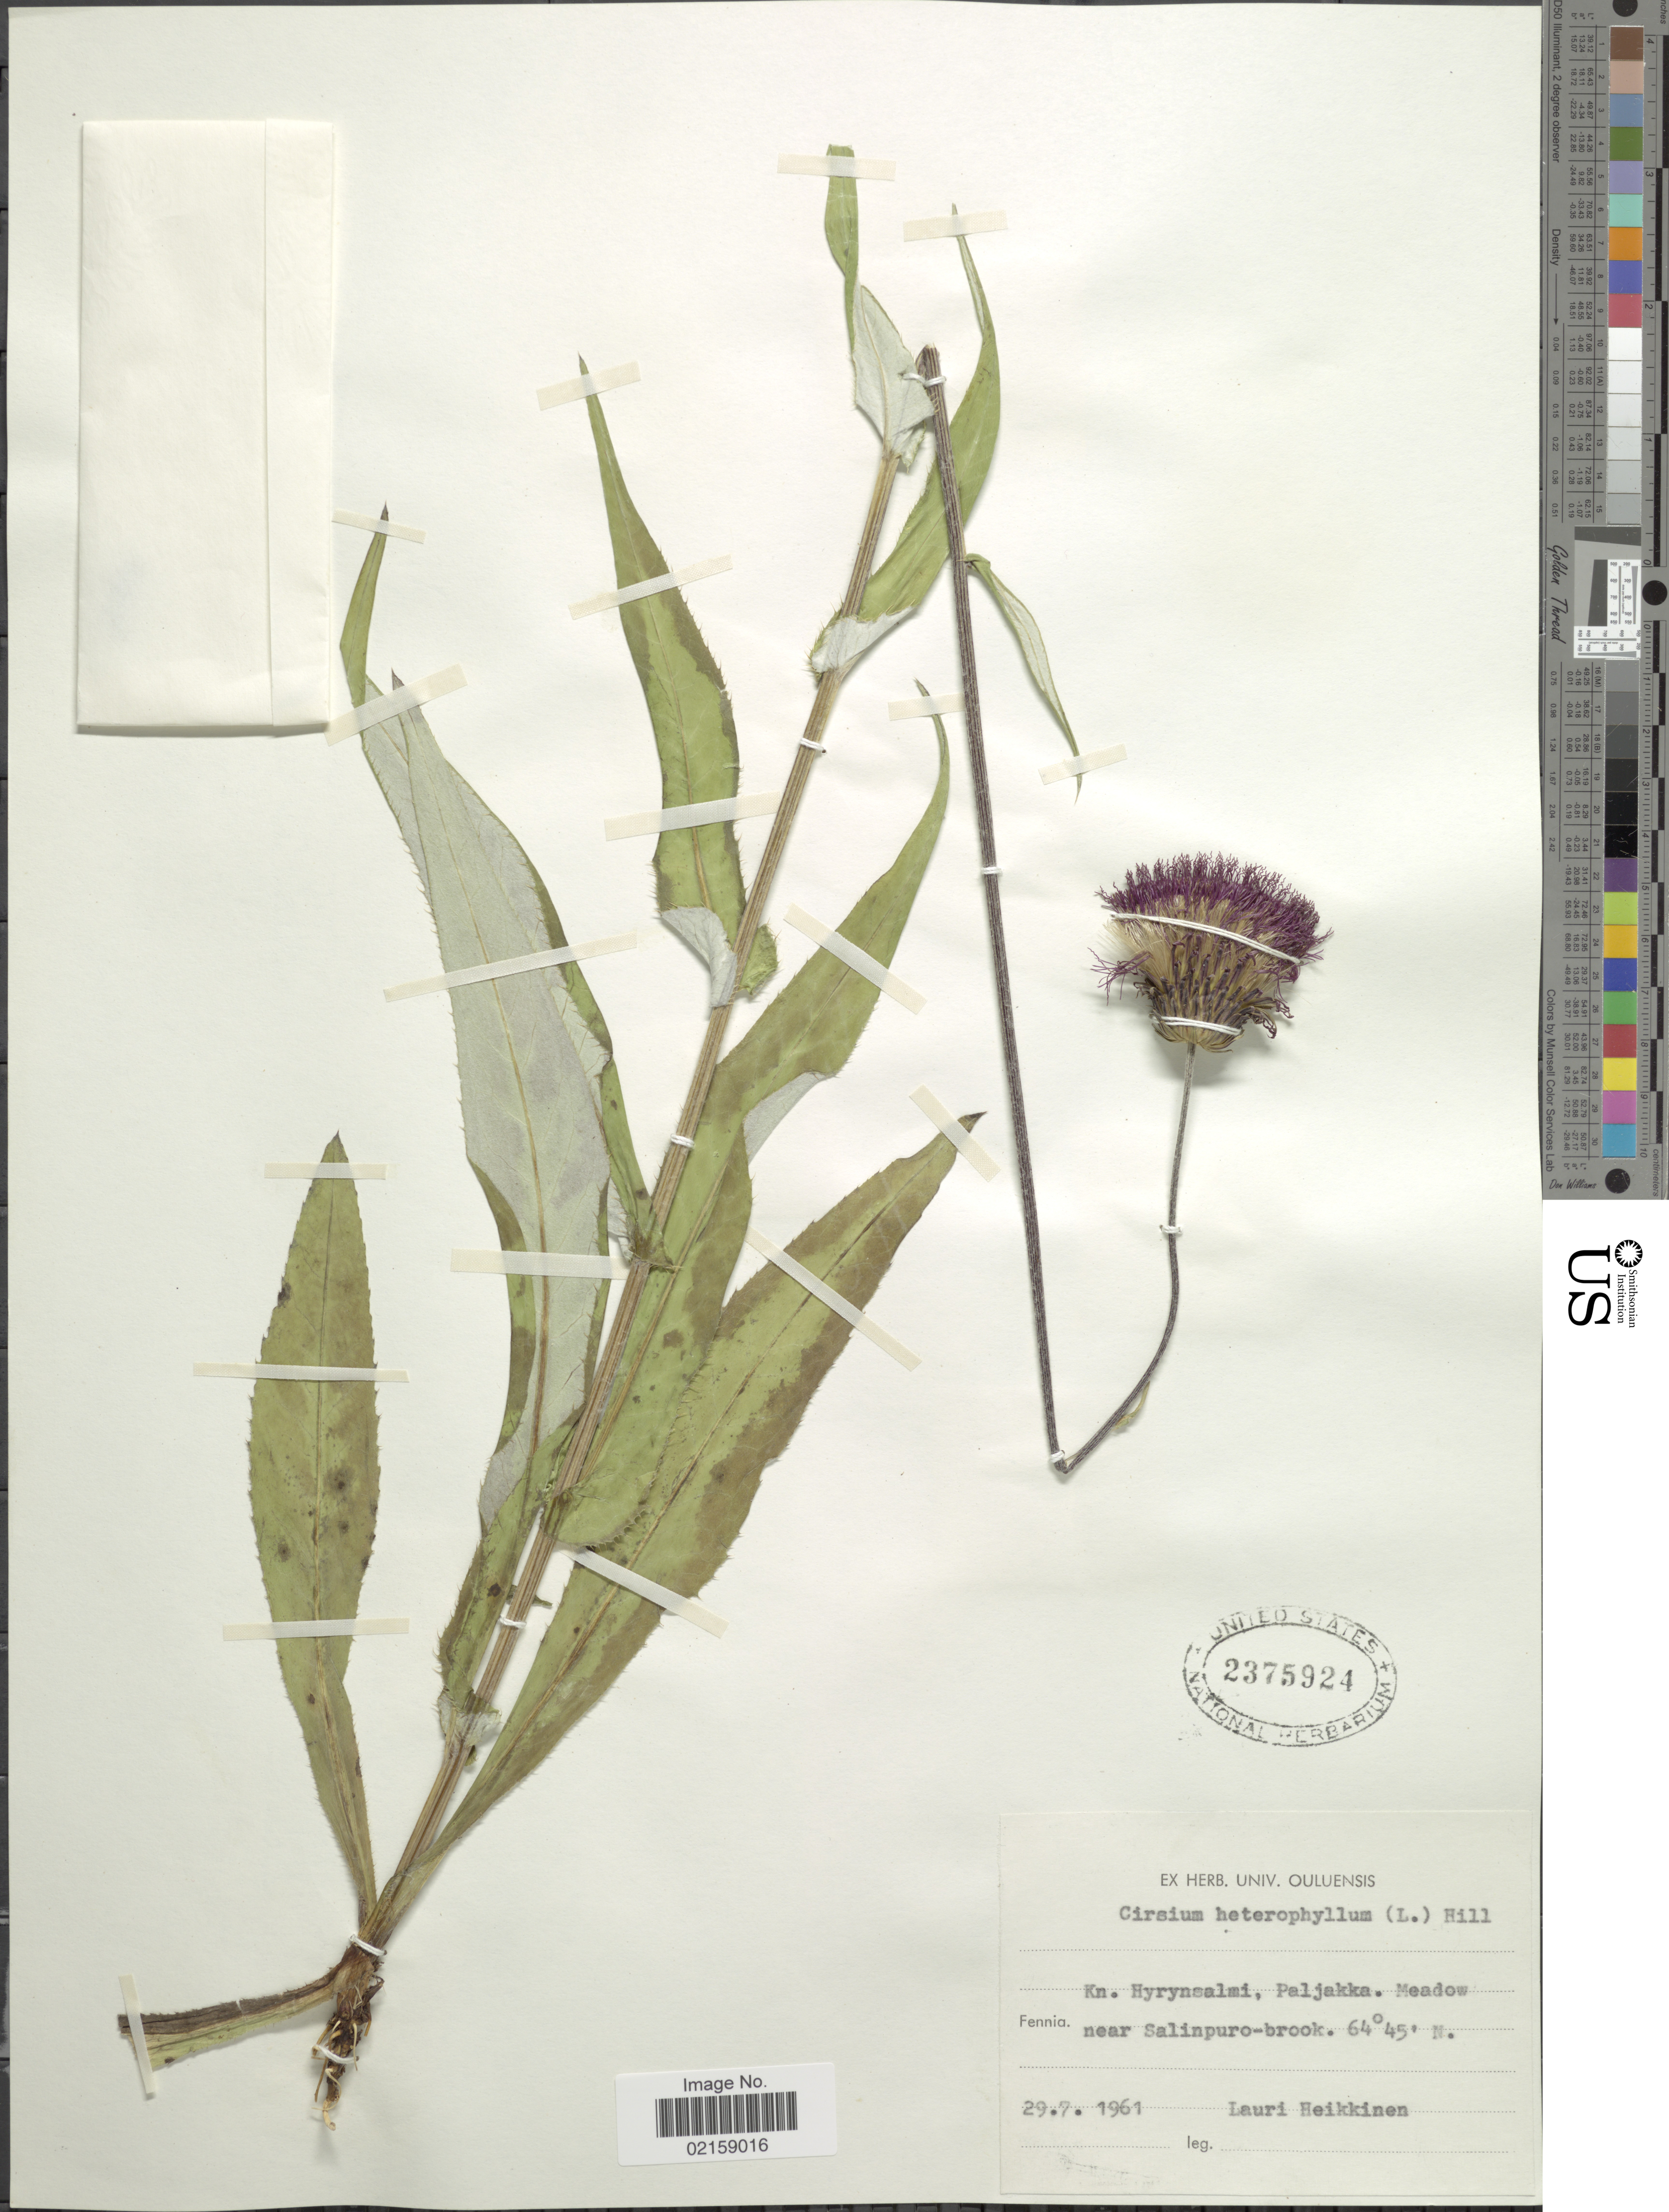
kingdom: Plantae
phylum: Tracheophyta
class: Magnoliopsida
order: Asterales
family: Asteraceae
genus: Cirsium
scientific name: Cirsium heterophyllum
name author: (L.) Hill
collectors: L. Heikkinen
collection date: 1961-07-29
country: Finland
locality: Kn. Hyrynsalmi, Paljakka, meadow near Salinpuro-brook.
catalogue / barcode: US 2375924